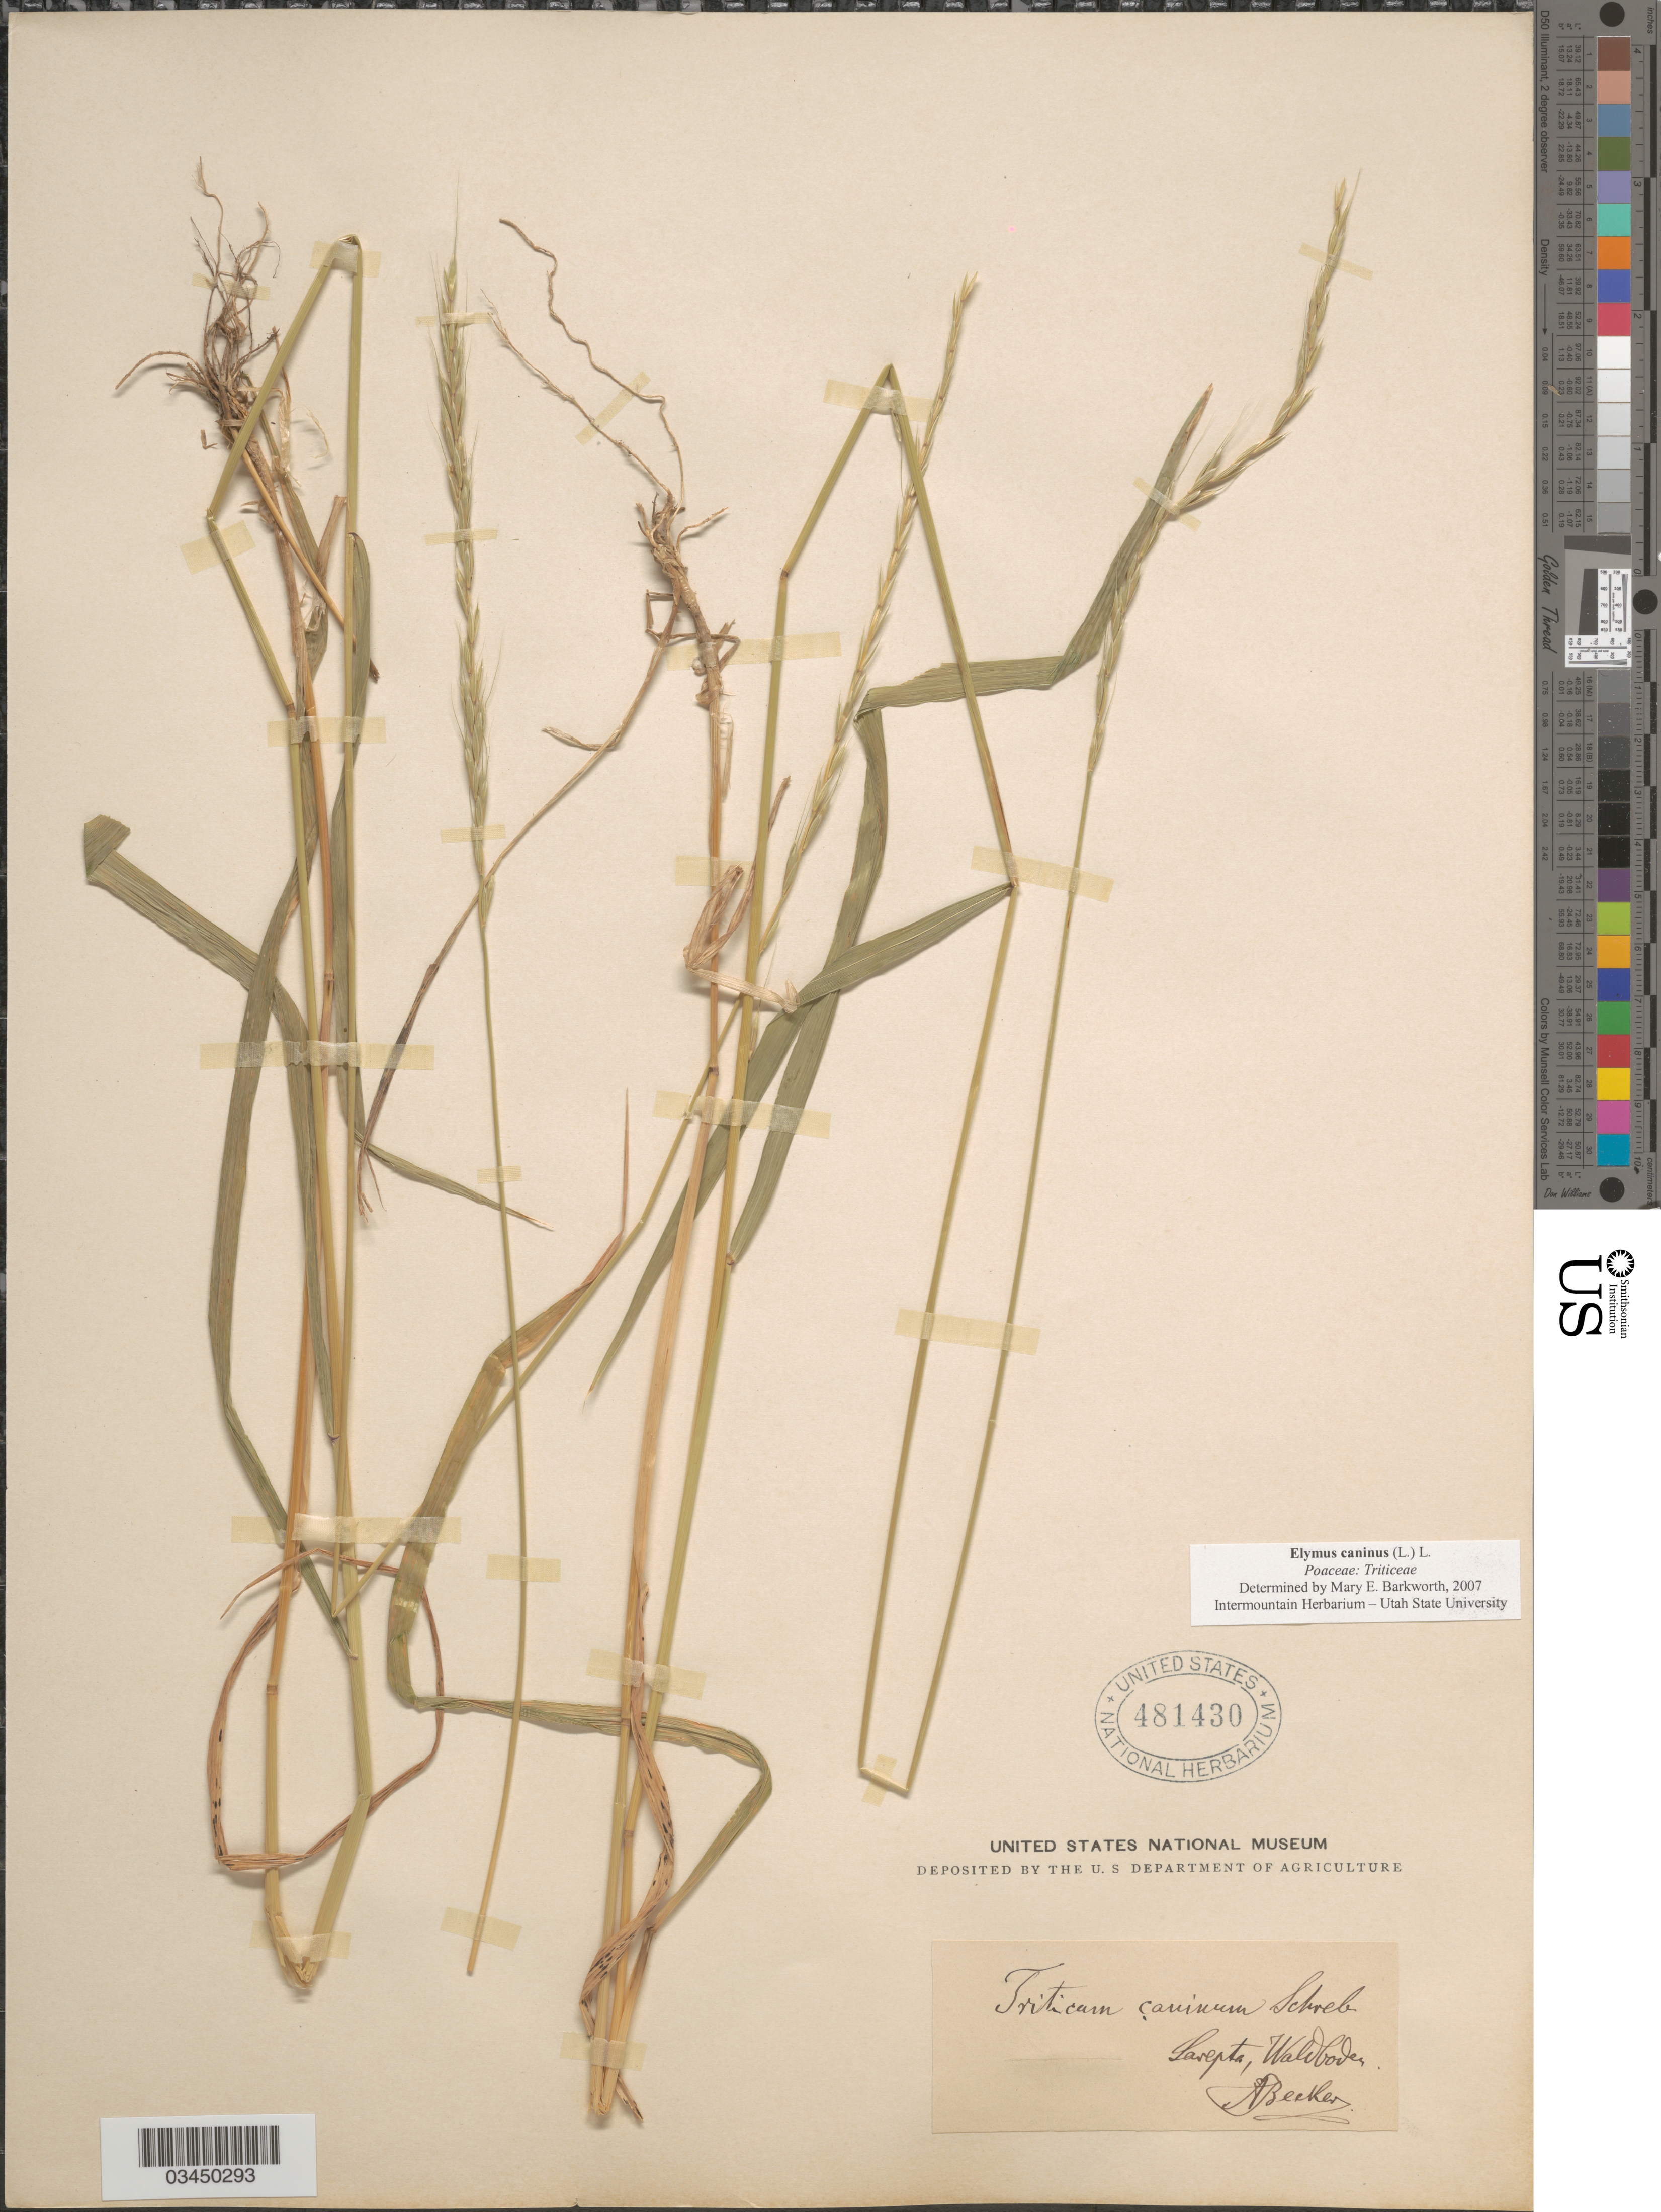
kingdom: Plantae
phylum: Tracheophyta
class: Liliopsida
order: Poales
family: Poaceae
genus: Elymus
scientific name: Elymus caninus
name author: (L.) L.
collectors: A. Becker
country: Russian Federation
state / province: Volgograd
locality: Sarepta, Waldboden.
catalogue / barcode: US 481430